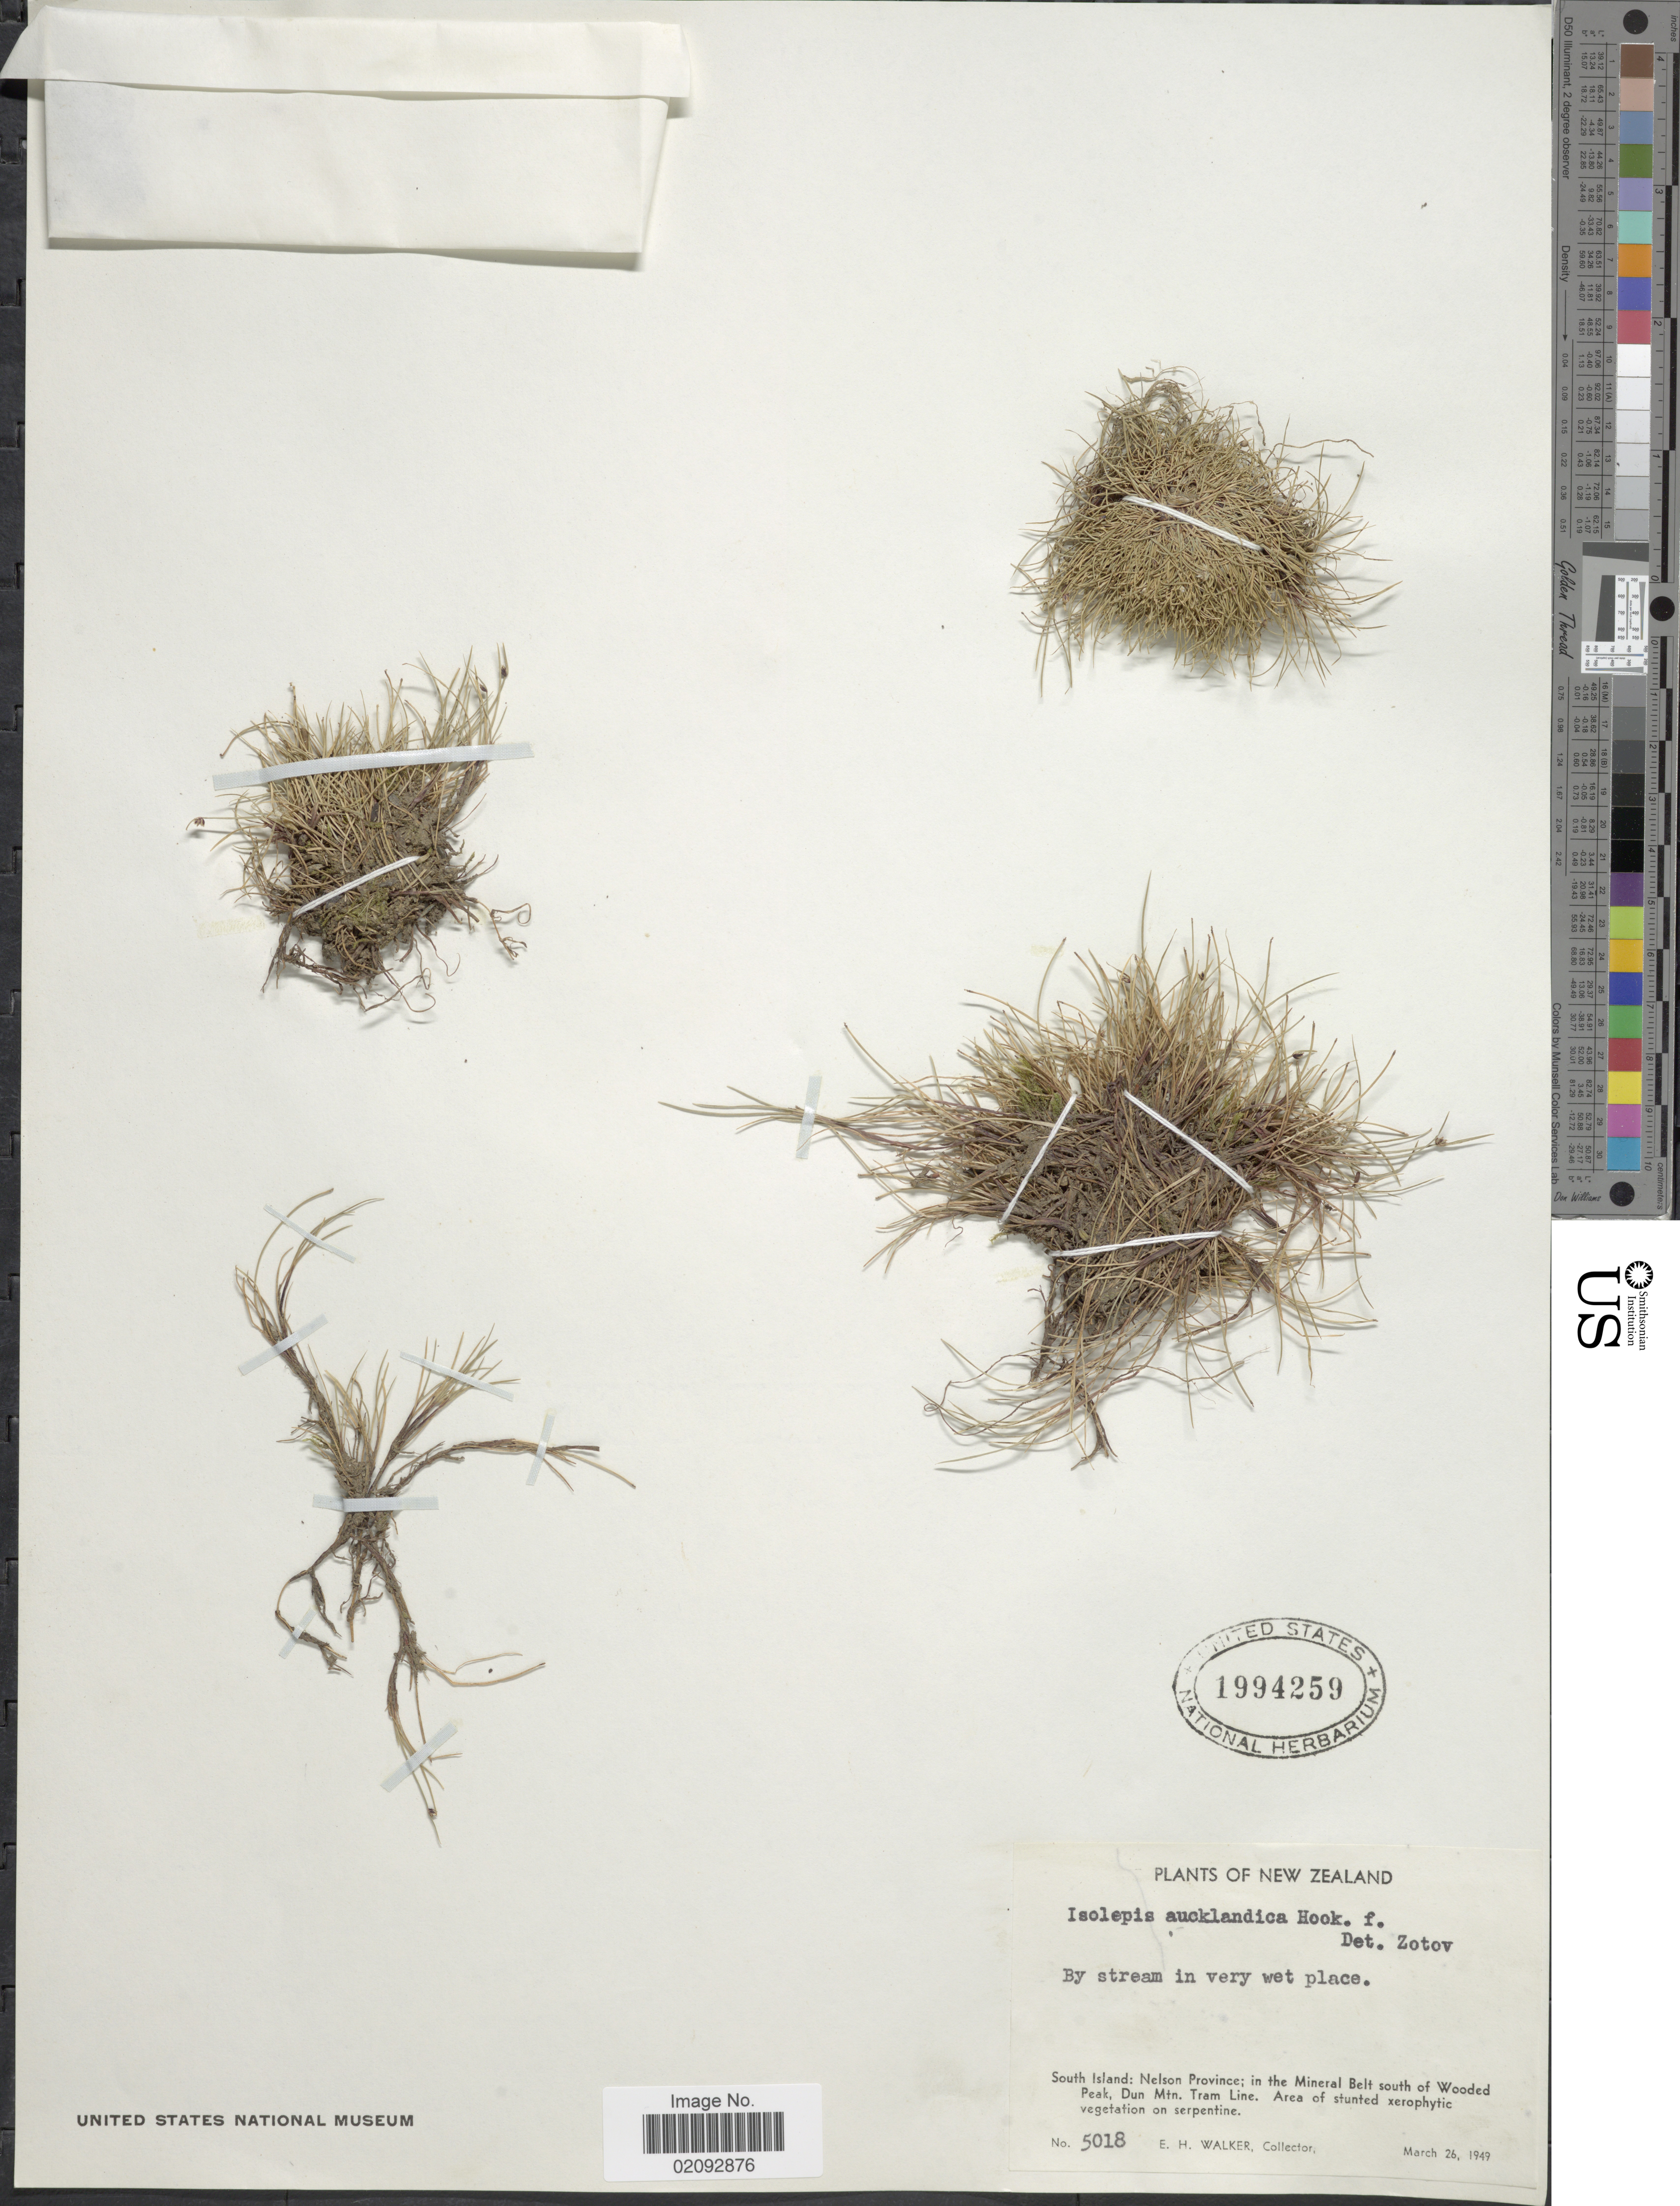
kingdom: Plantae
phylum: Tracheophyta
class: Liliopsida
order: Poales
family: Cyperaceae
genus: Isolepis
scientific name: Isolepis aucklandica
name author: Hook. f.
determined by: Zotov, V. D.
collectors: E. H. Walker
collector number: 5018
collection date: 1949-03-26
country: New Zealand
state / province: Nelson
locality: South Island; in the Mineral Belt south of wooded Peak, Dun Mtn. Tram Line.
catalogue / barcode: US 1994259